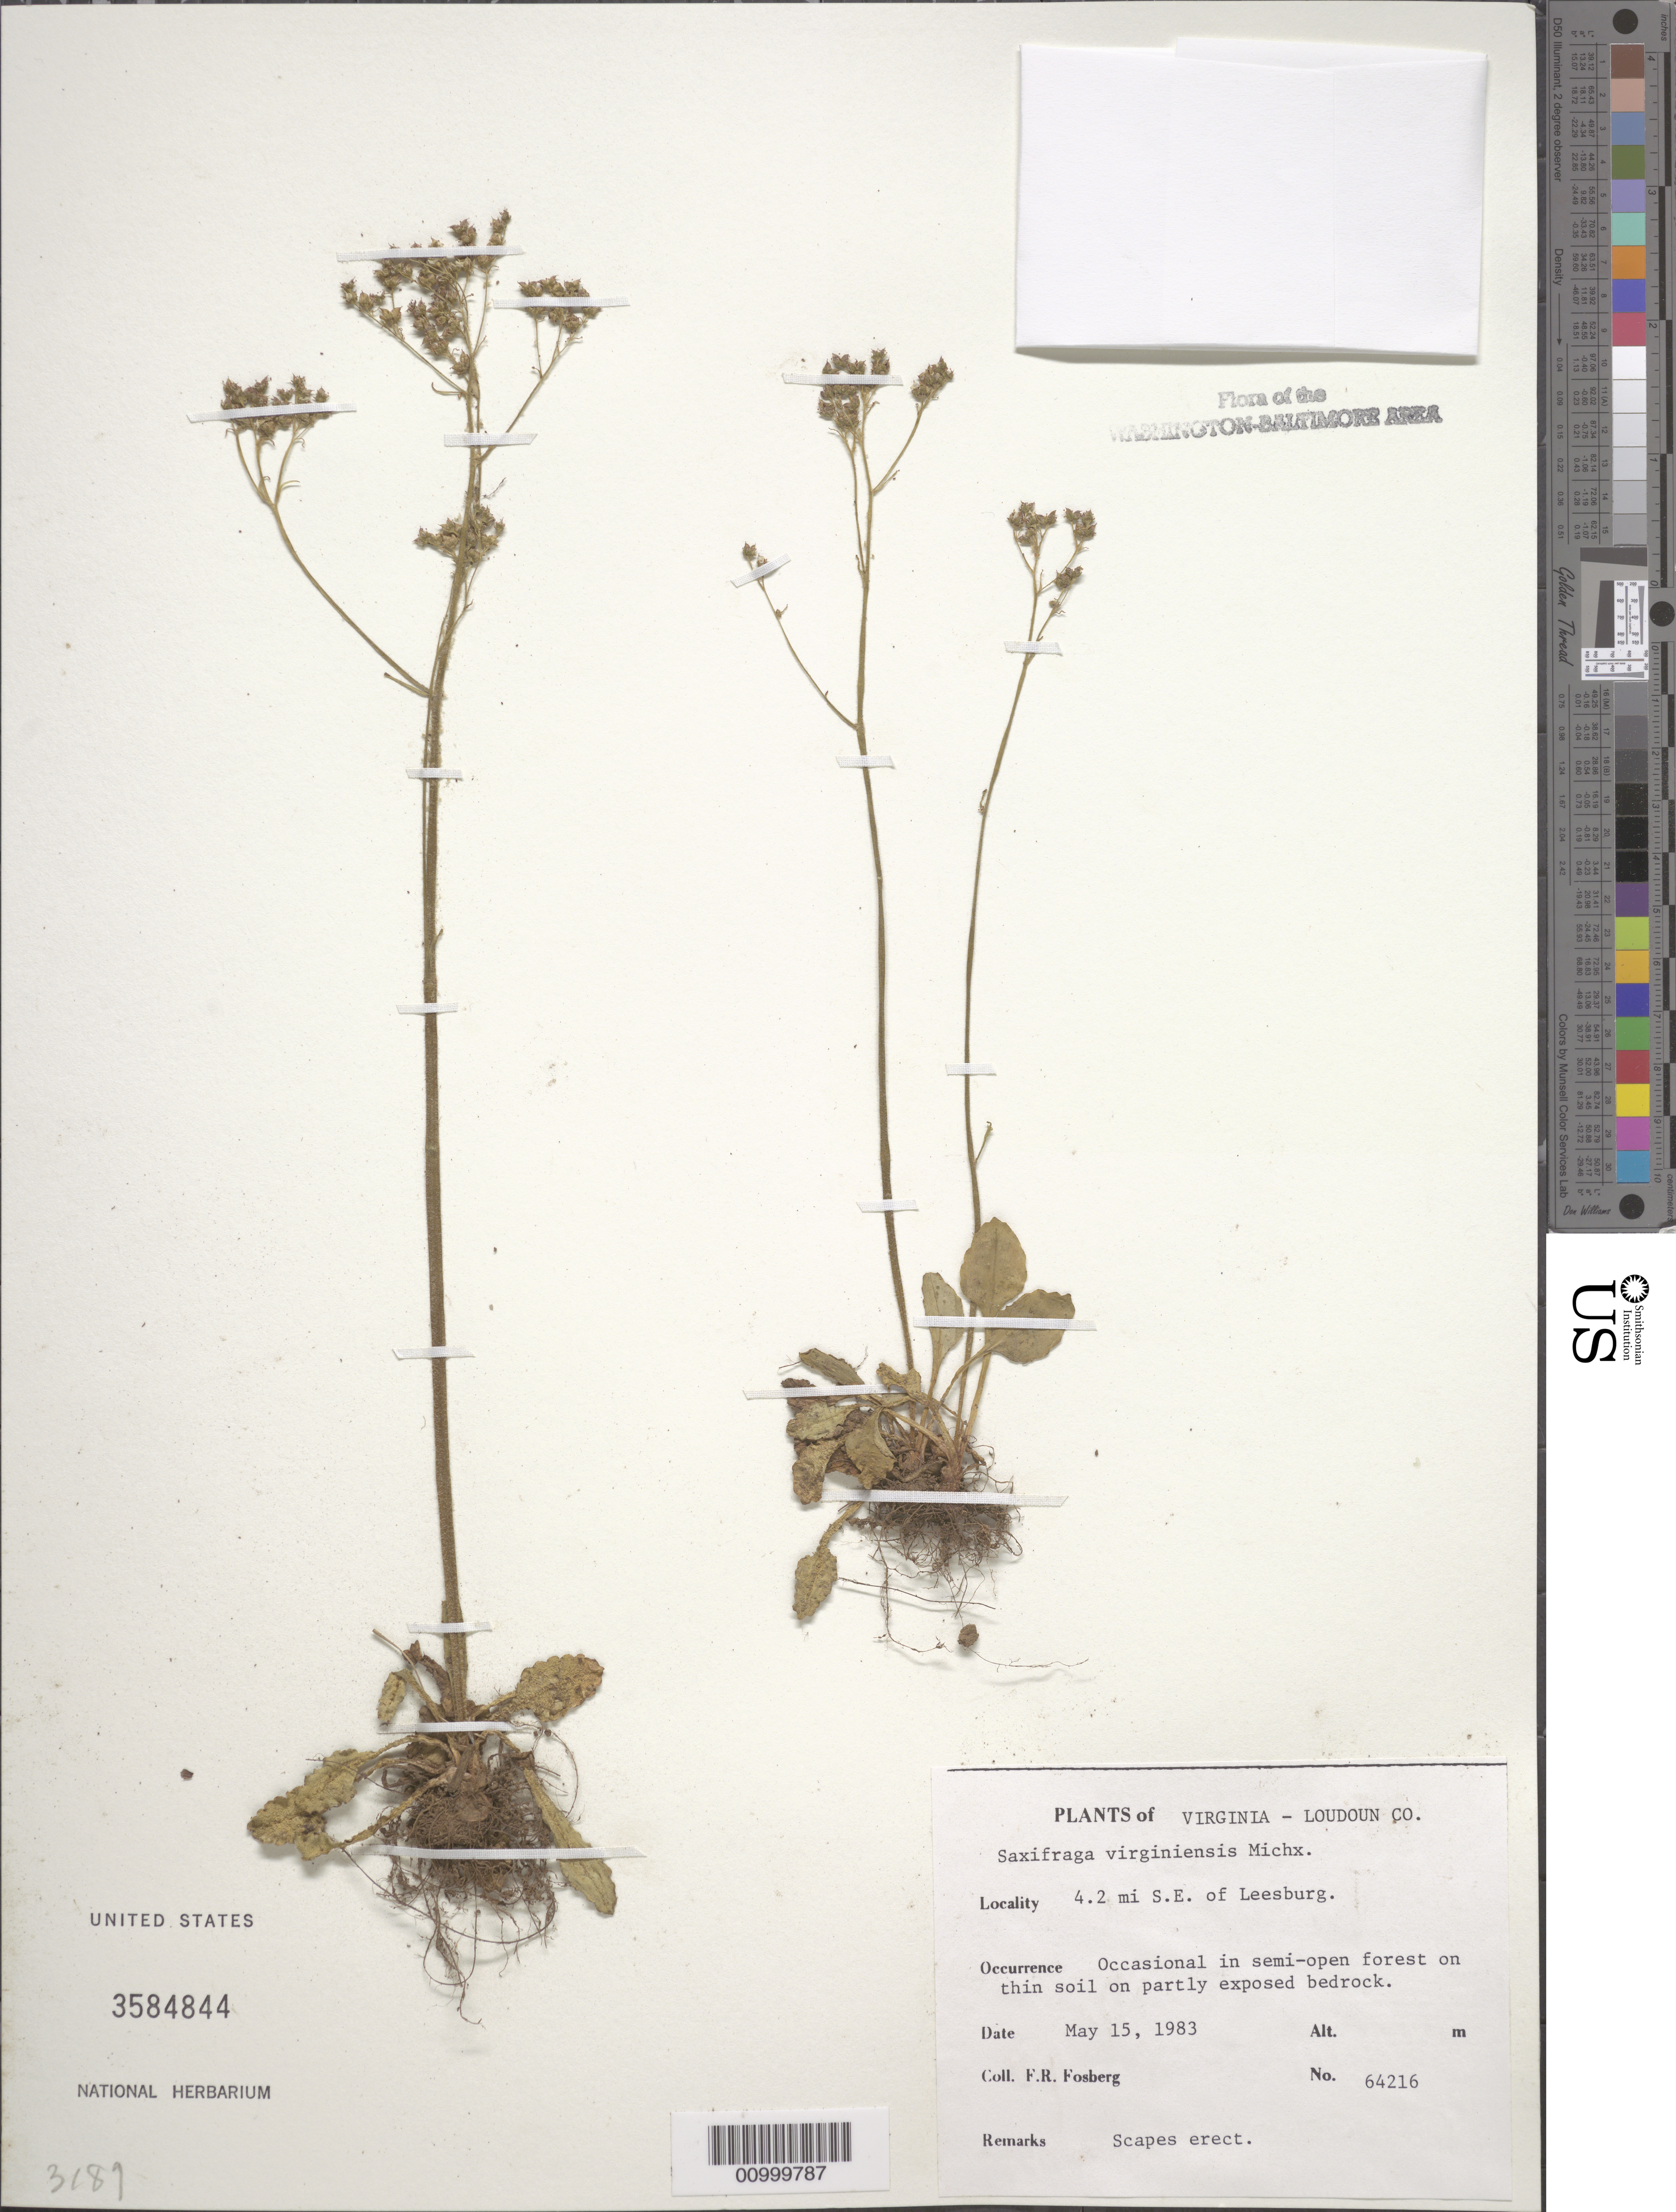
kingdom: Plantae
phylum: Tracheophyta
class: Magnoliopsida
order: Saxifragales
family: Saxifragaceae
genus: Micranthes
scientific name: Micranthes virginiensis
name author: (Michx.) Small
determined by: Strong, Mark T., (BOT), Smithsonian Institution - National Museum of Natural History (UNITED STATES)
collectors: F. R. Fosberg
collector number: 64216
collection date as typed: May 15, 1983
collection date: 1983-05-15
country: United States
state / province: Virginia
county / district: Loudoun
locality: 4.2 mi SE of Leesburg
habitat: occasional in semi-open forest on thin soil on partly exposed bedrock.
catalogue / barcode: US 3584844